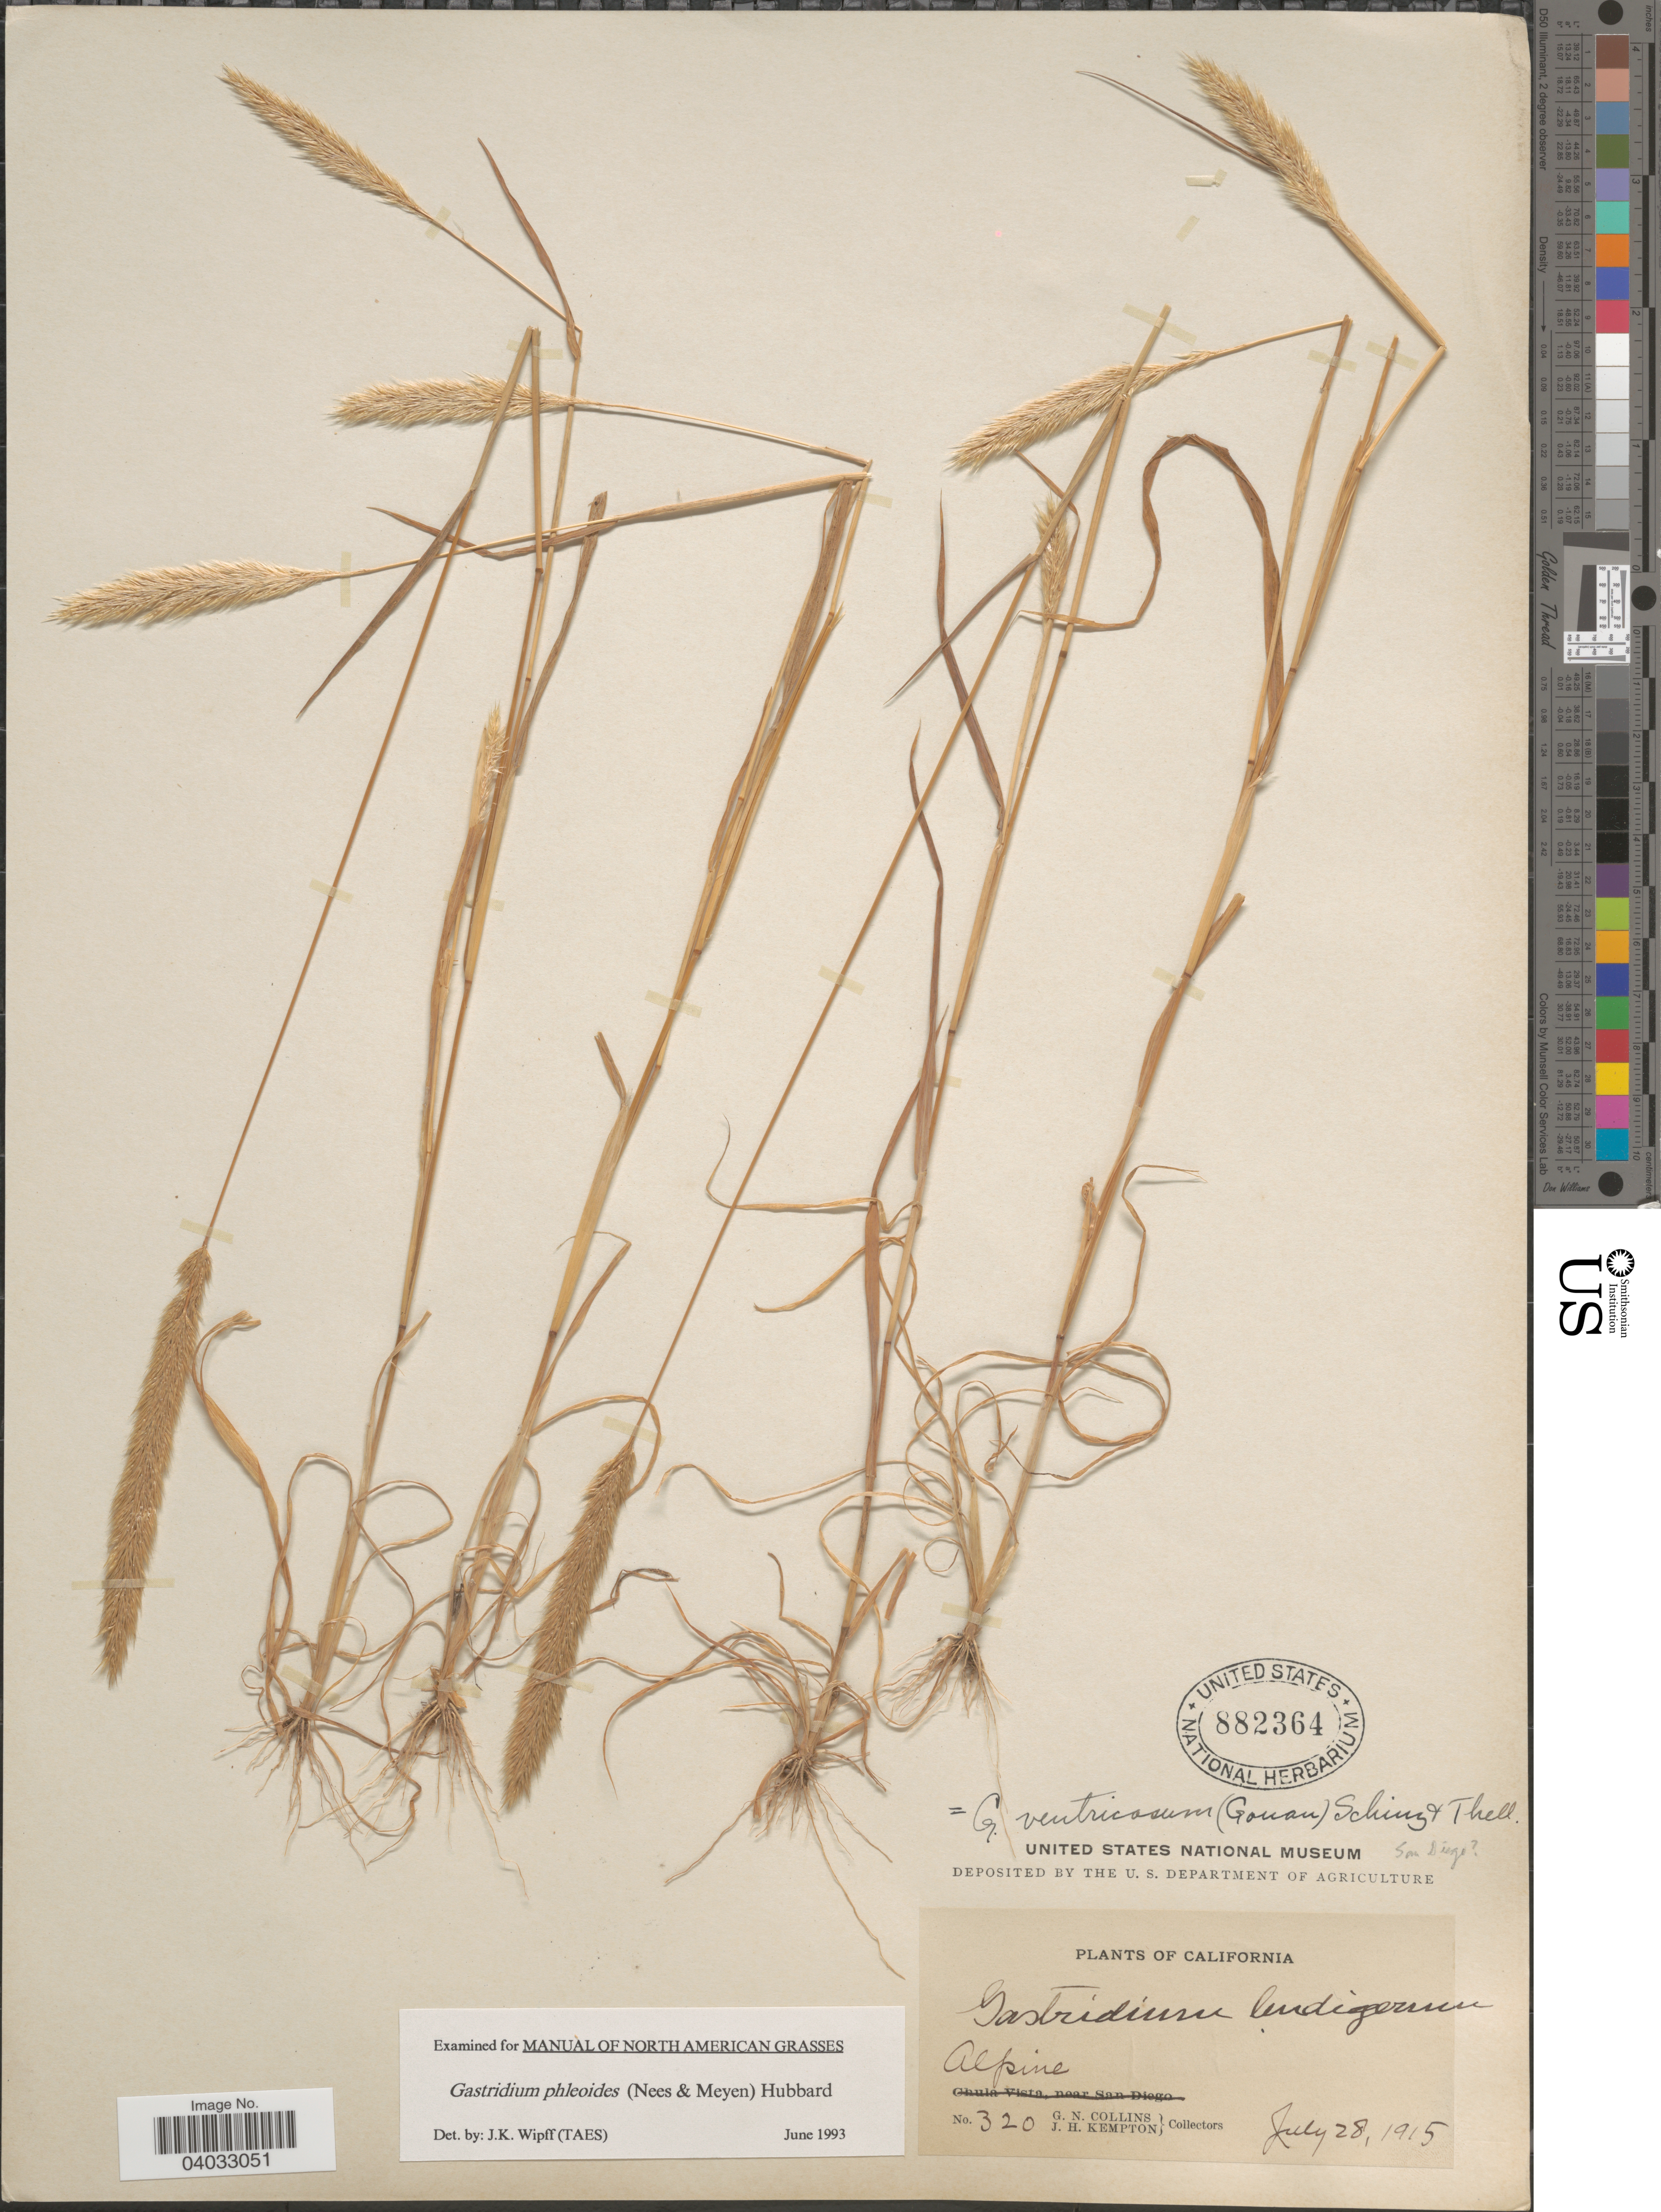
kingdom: Plantae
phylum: Tracheophyta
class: Liliopsida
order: Poales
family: Poaceae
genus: Gastridium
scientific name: Gastridium phleoides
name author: (Nees) C.E. Hubb.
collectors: G. Collins & J. H. Kempton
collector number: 320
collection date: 1915-07-28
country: United States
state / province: California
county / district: San Diego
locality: San Diego [unsure placement].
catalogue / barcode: US 882364